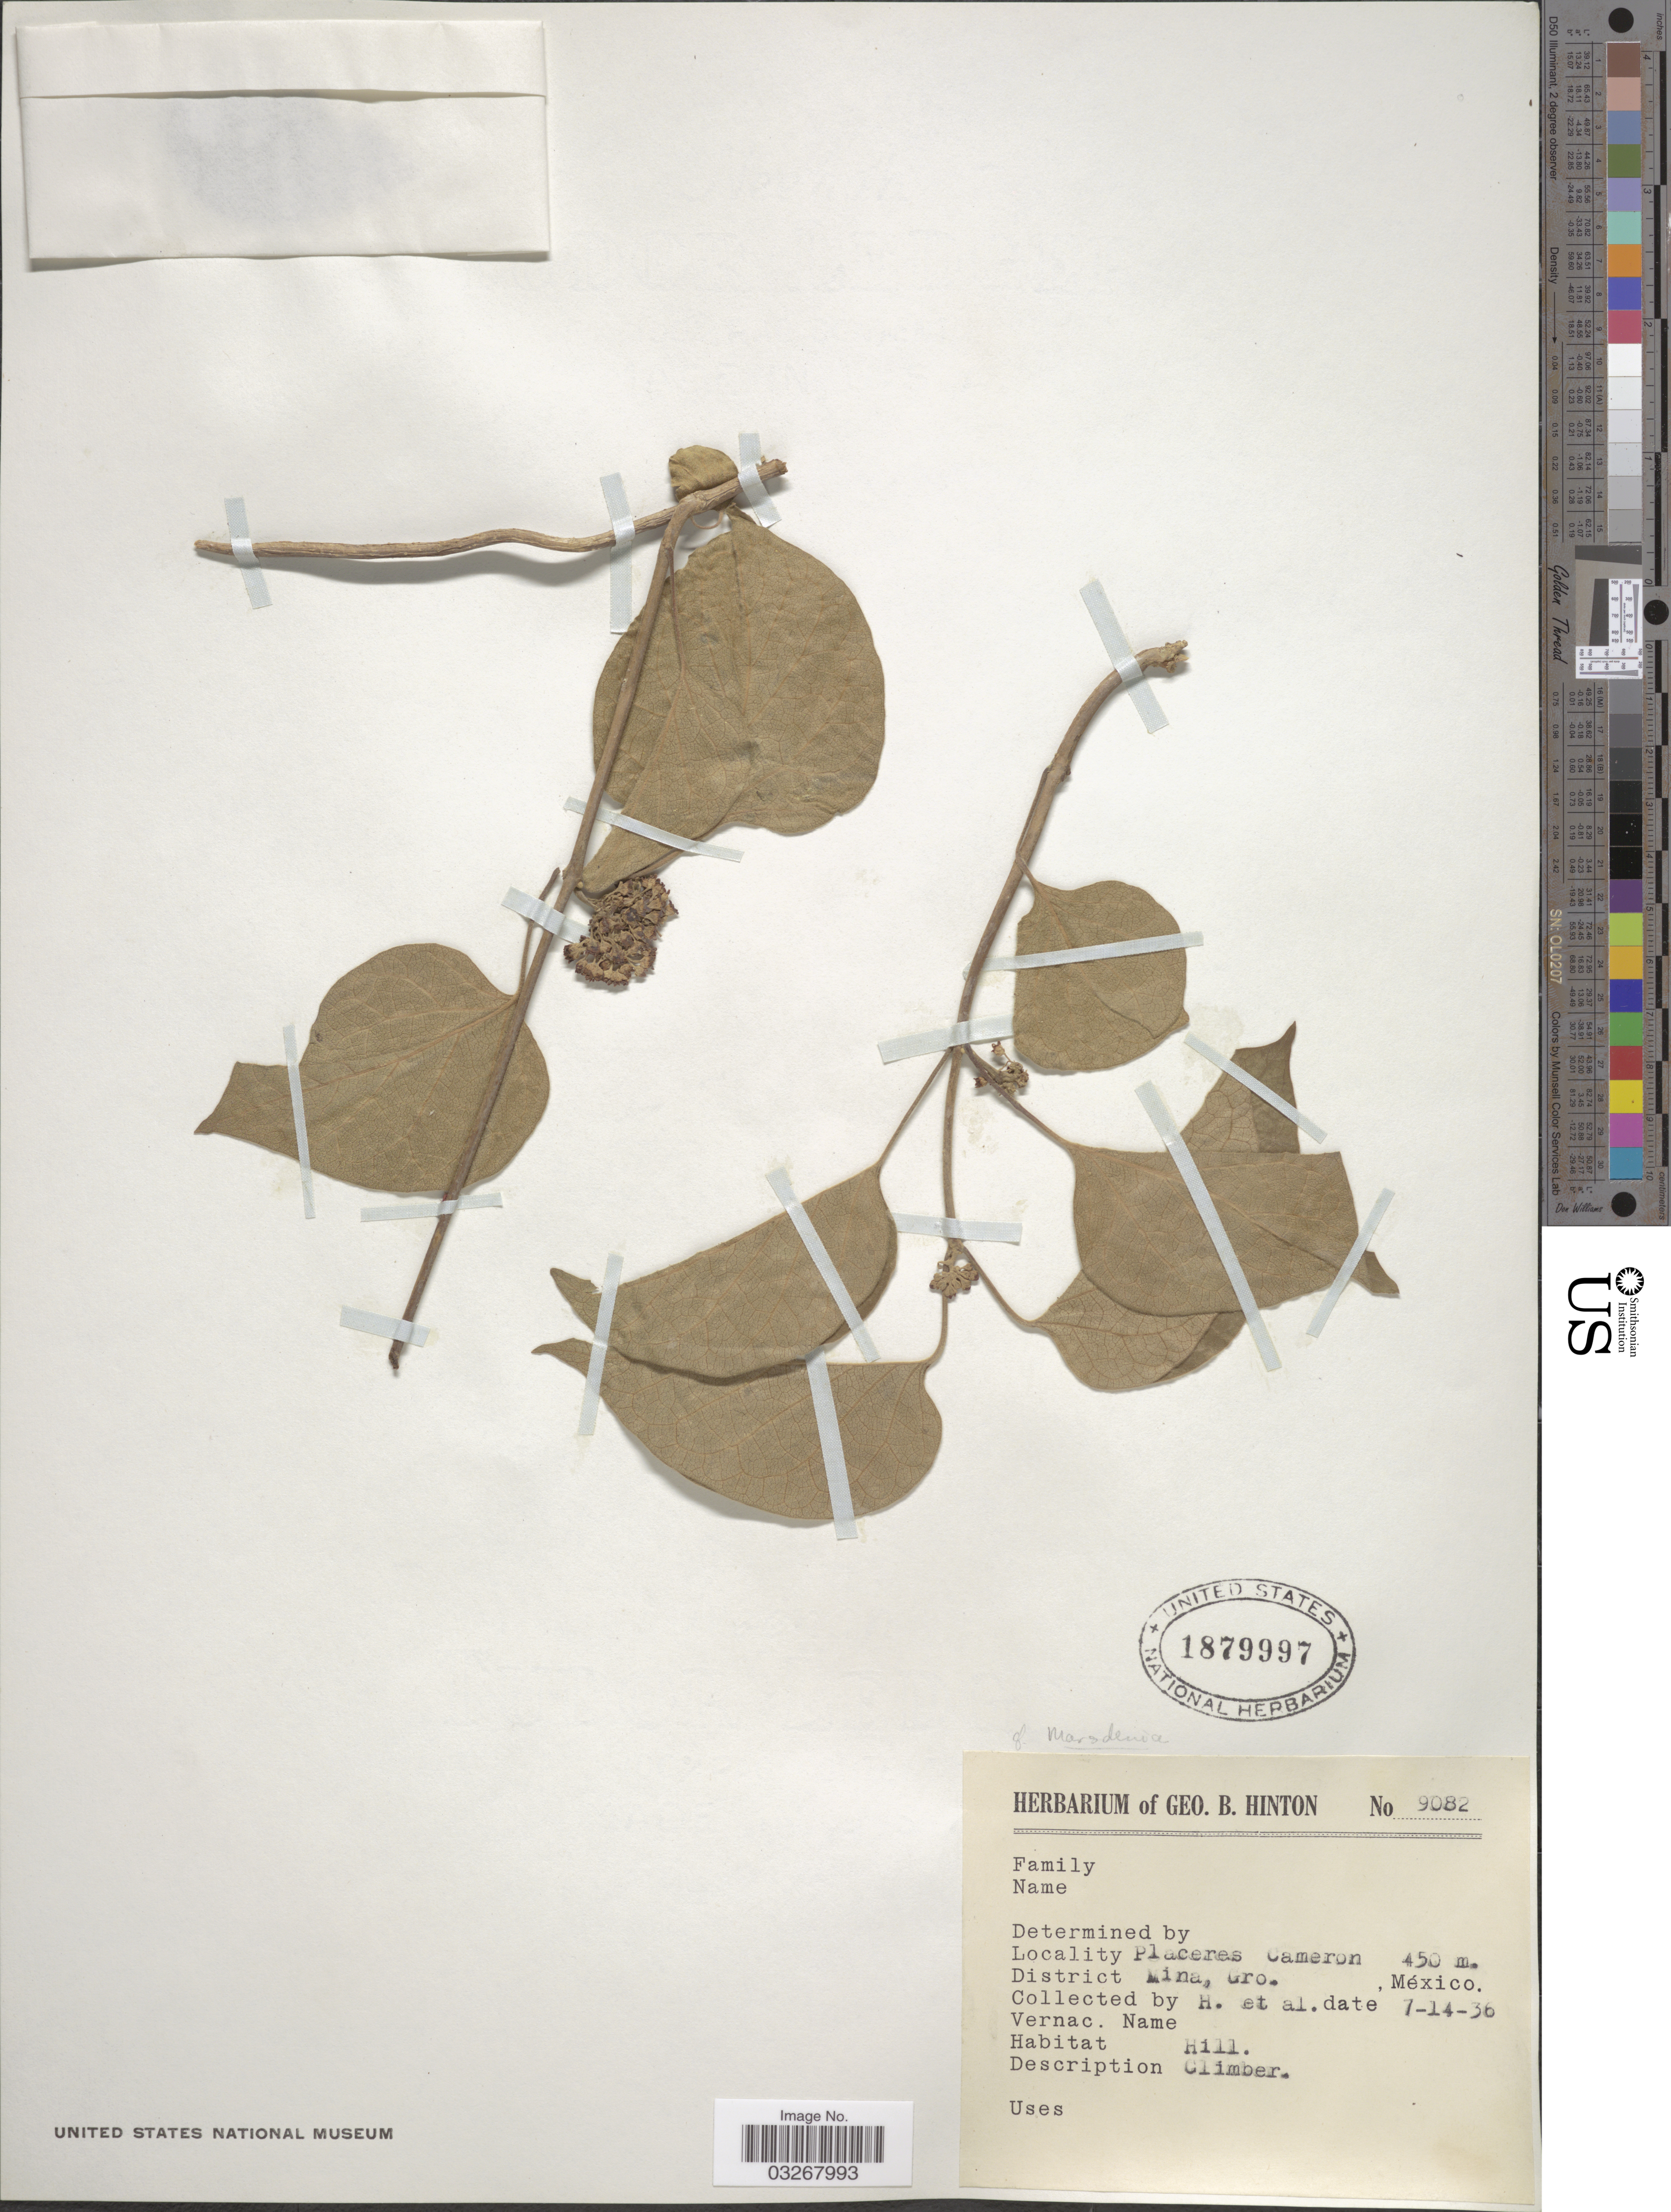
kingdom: Plantae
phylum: Tracheophyta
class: Magnoliopsida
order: Gentianales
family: Apocynaceae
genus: Marsdenia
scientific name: Marsdenia sp.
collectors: G. B. Hinton & et al.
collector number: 9082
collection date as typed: Transcribed d/m/y: 14/7/36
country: Mexico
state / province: Guerrero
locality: Placeres Cameron, District Mina, Gro., México.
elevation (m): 450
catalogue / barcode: US 1879997